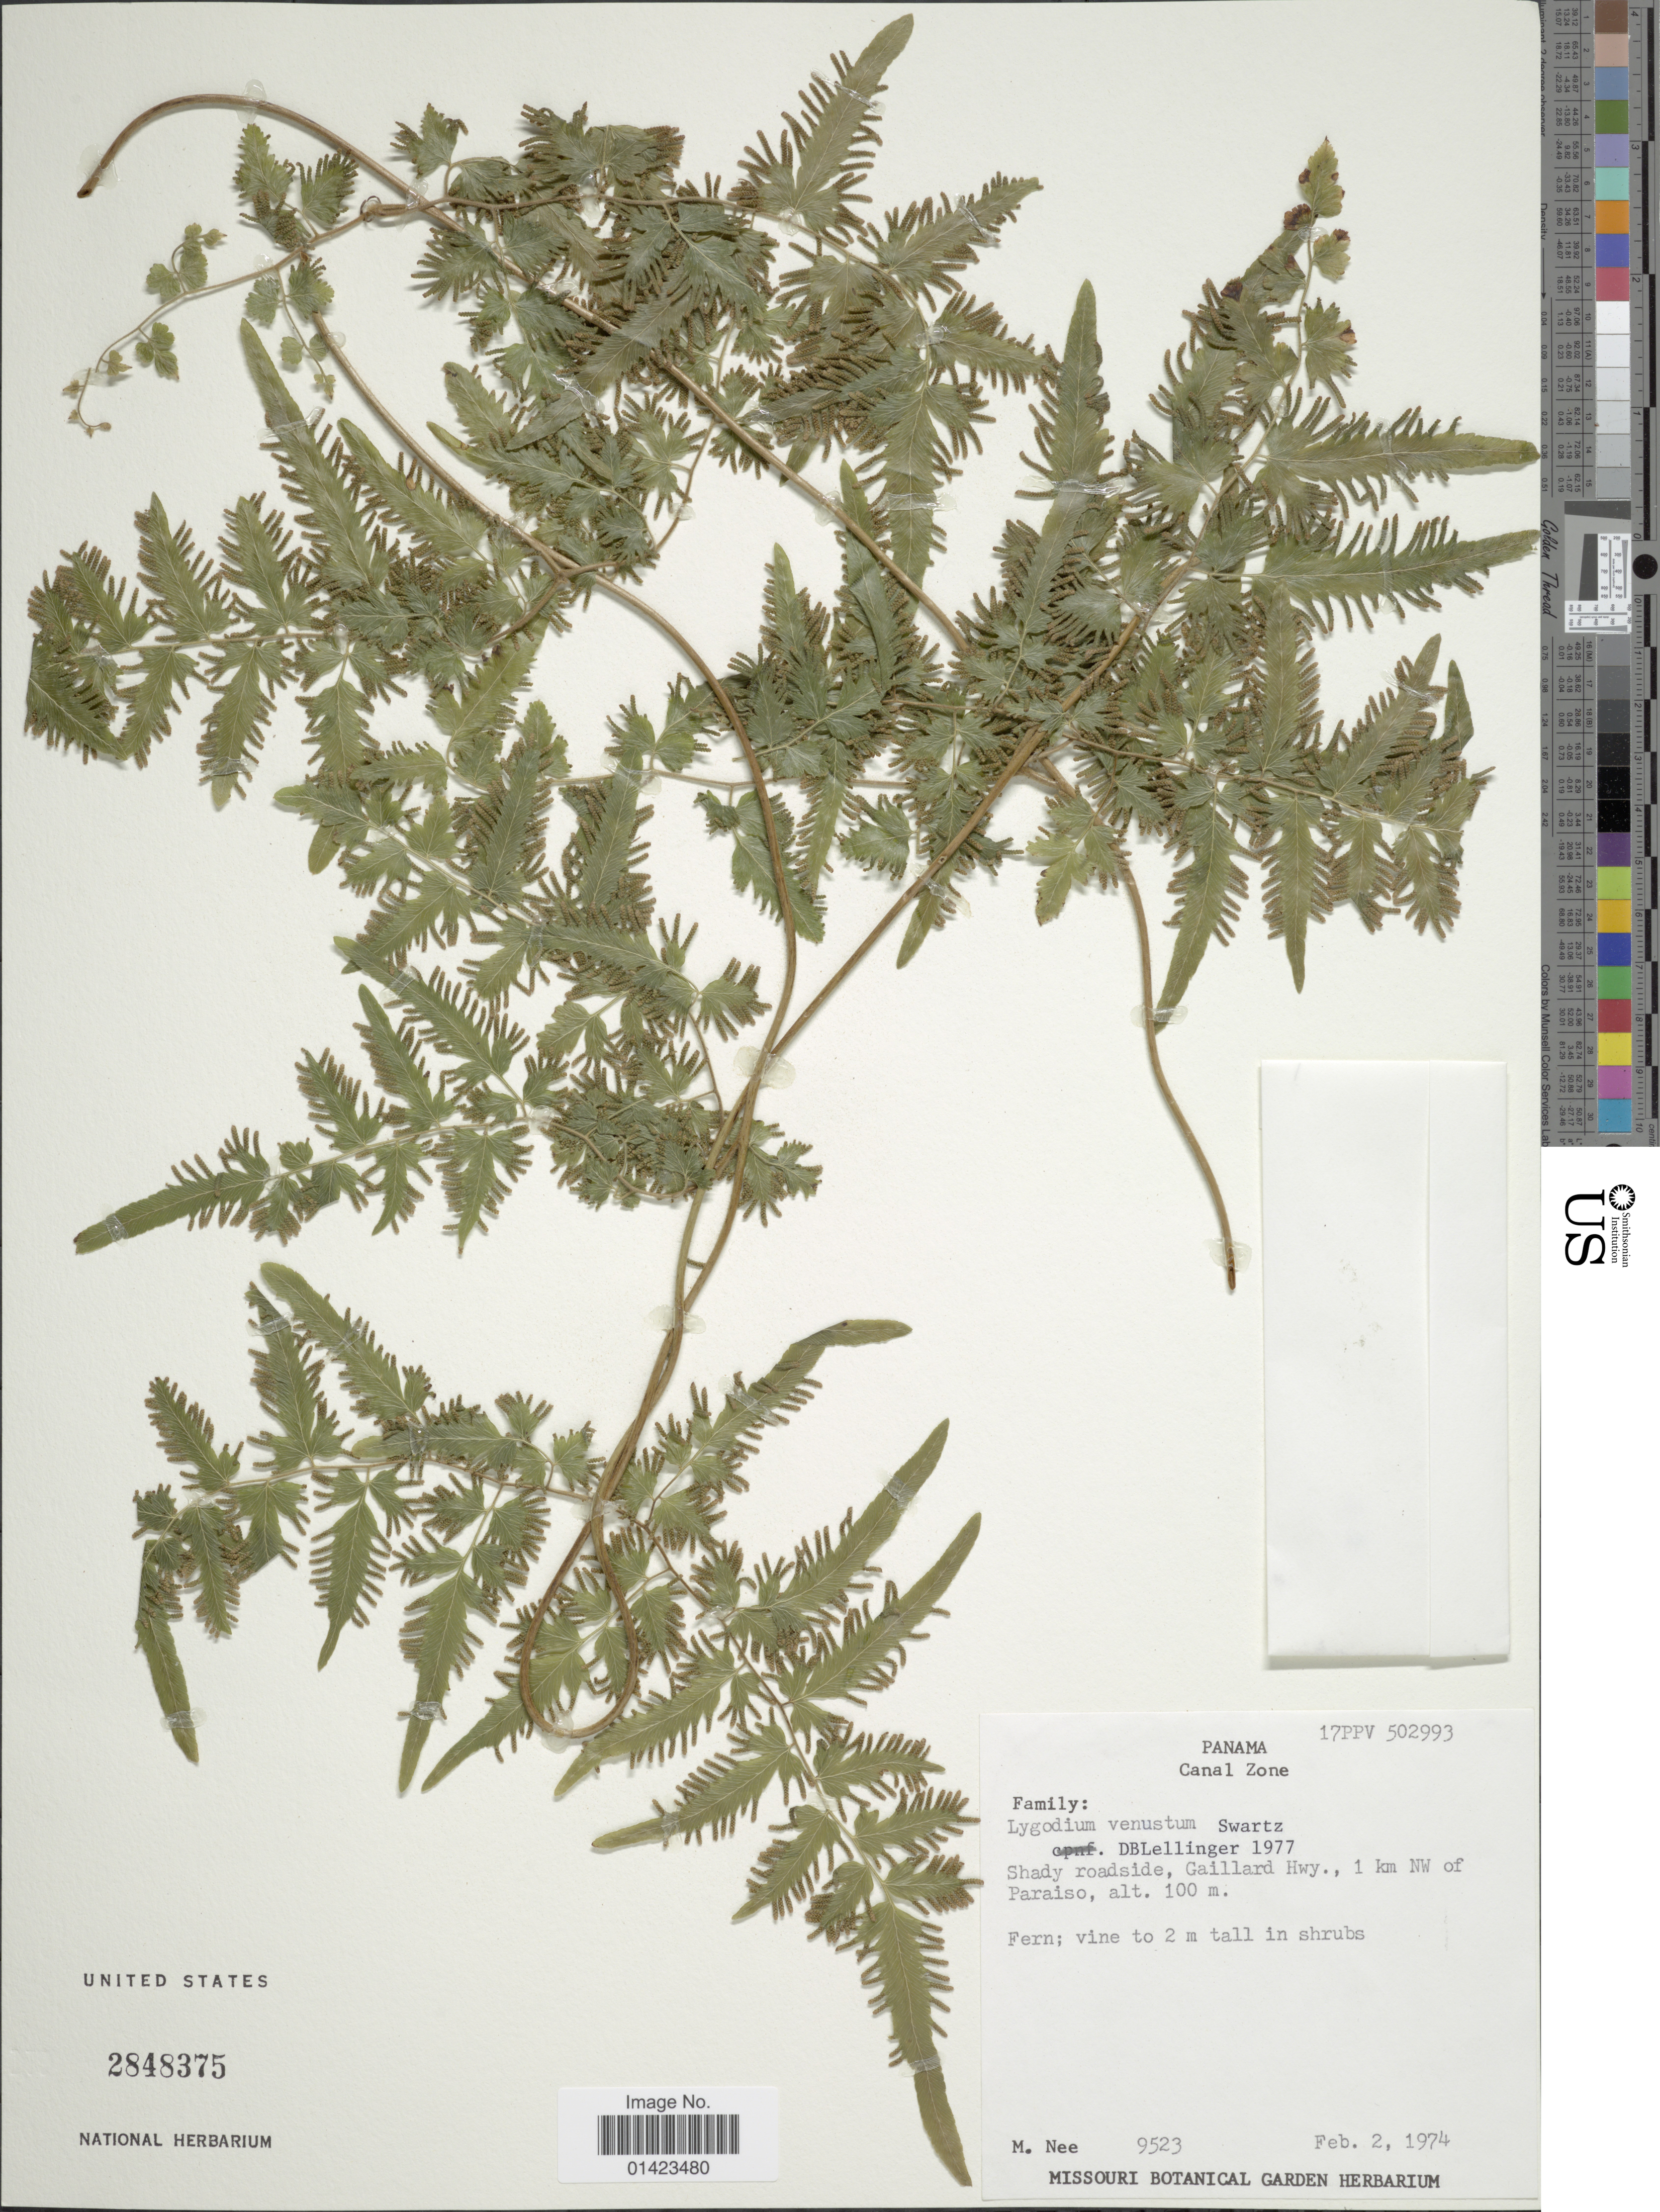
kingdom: Plantae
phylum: Tracheophyta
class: Polypodiopsida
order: Schizaeales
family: Lygodiaceae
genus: Lygodium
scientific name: Lygodium venustum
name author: Sw.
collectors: M. Nee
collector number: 9523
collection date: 1974-02-02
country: Panama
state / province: Colón / Panamá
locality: Canal ZOne, Shady roadside, Gaillard Hwy., 1km NW of Paraiso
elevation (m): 100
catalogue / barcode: US 2848375